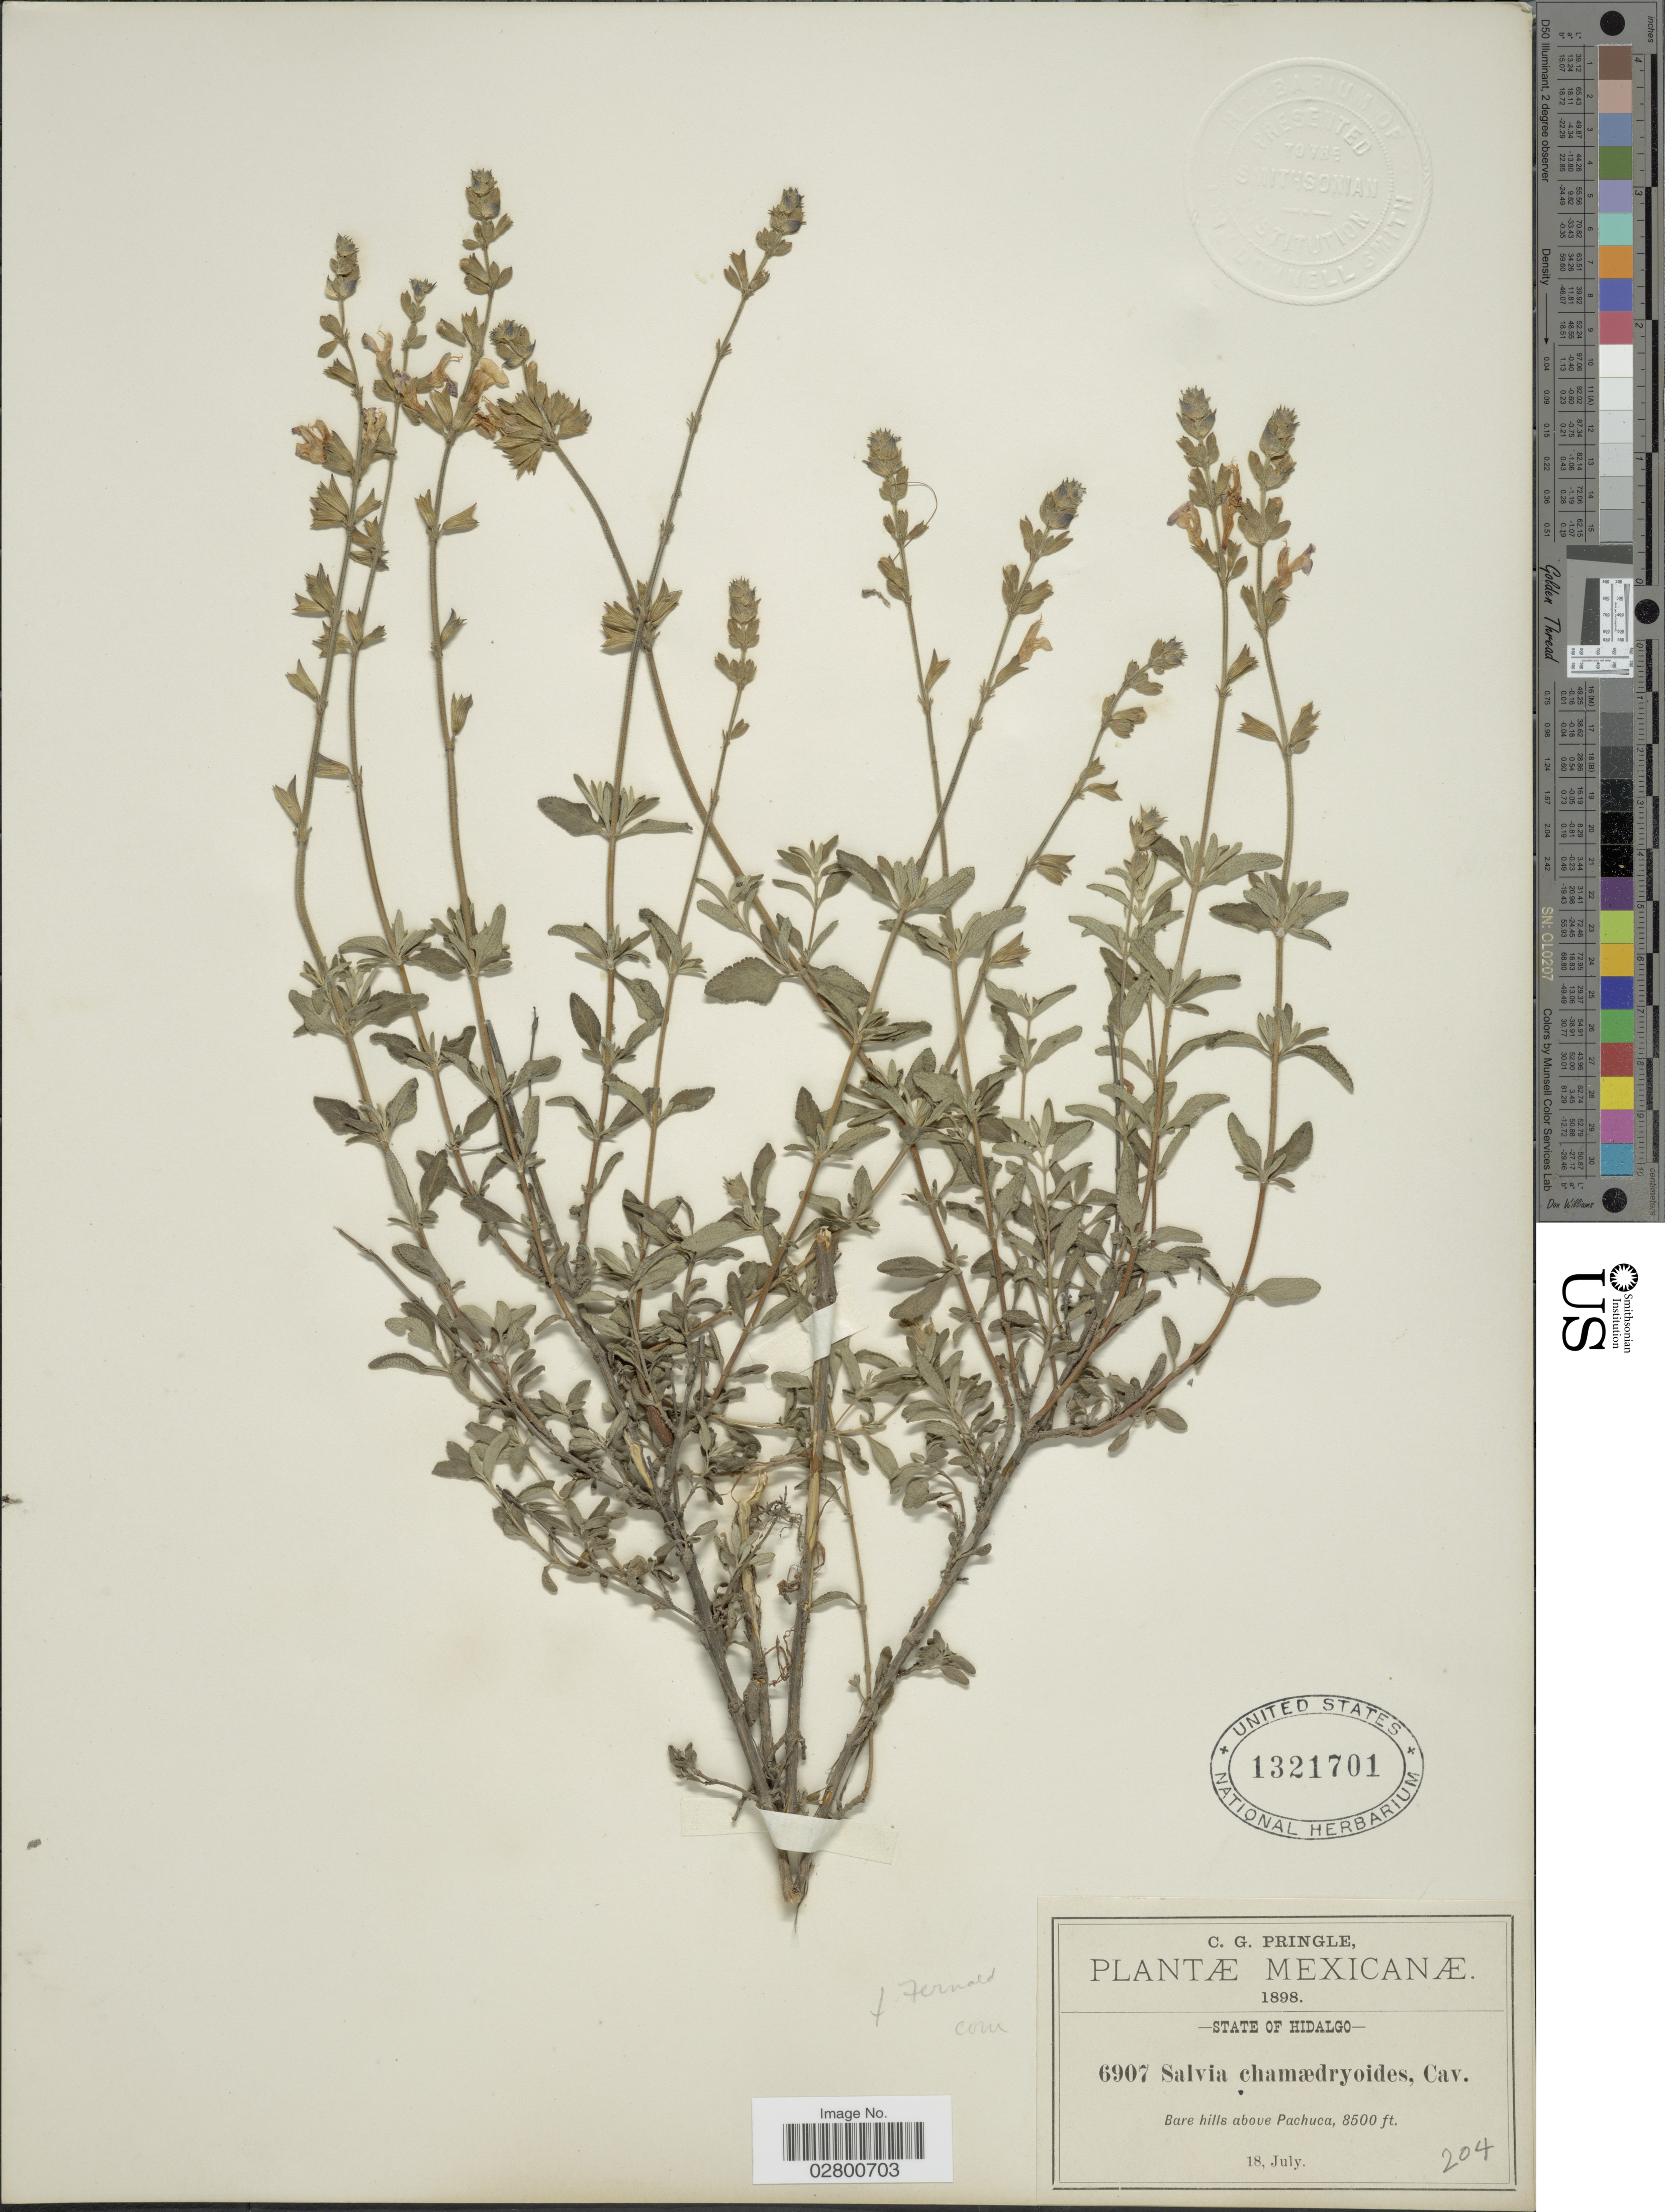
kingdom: Plantae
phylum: Tracheophyta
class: Magnoliopsida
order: Lamiales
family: Lamiaceae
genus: Salvia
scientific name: Salvia chamaedryoides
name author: Cav.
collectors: C. G. Pringle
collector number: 6907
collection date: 1898-07-18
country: Mexico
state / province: Hidalgo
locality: Bare hills above Pachuca.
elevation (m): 2591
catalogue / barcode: US 1321701